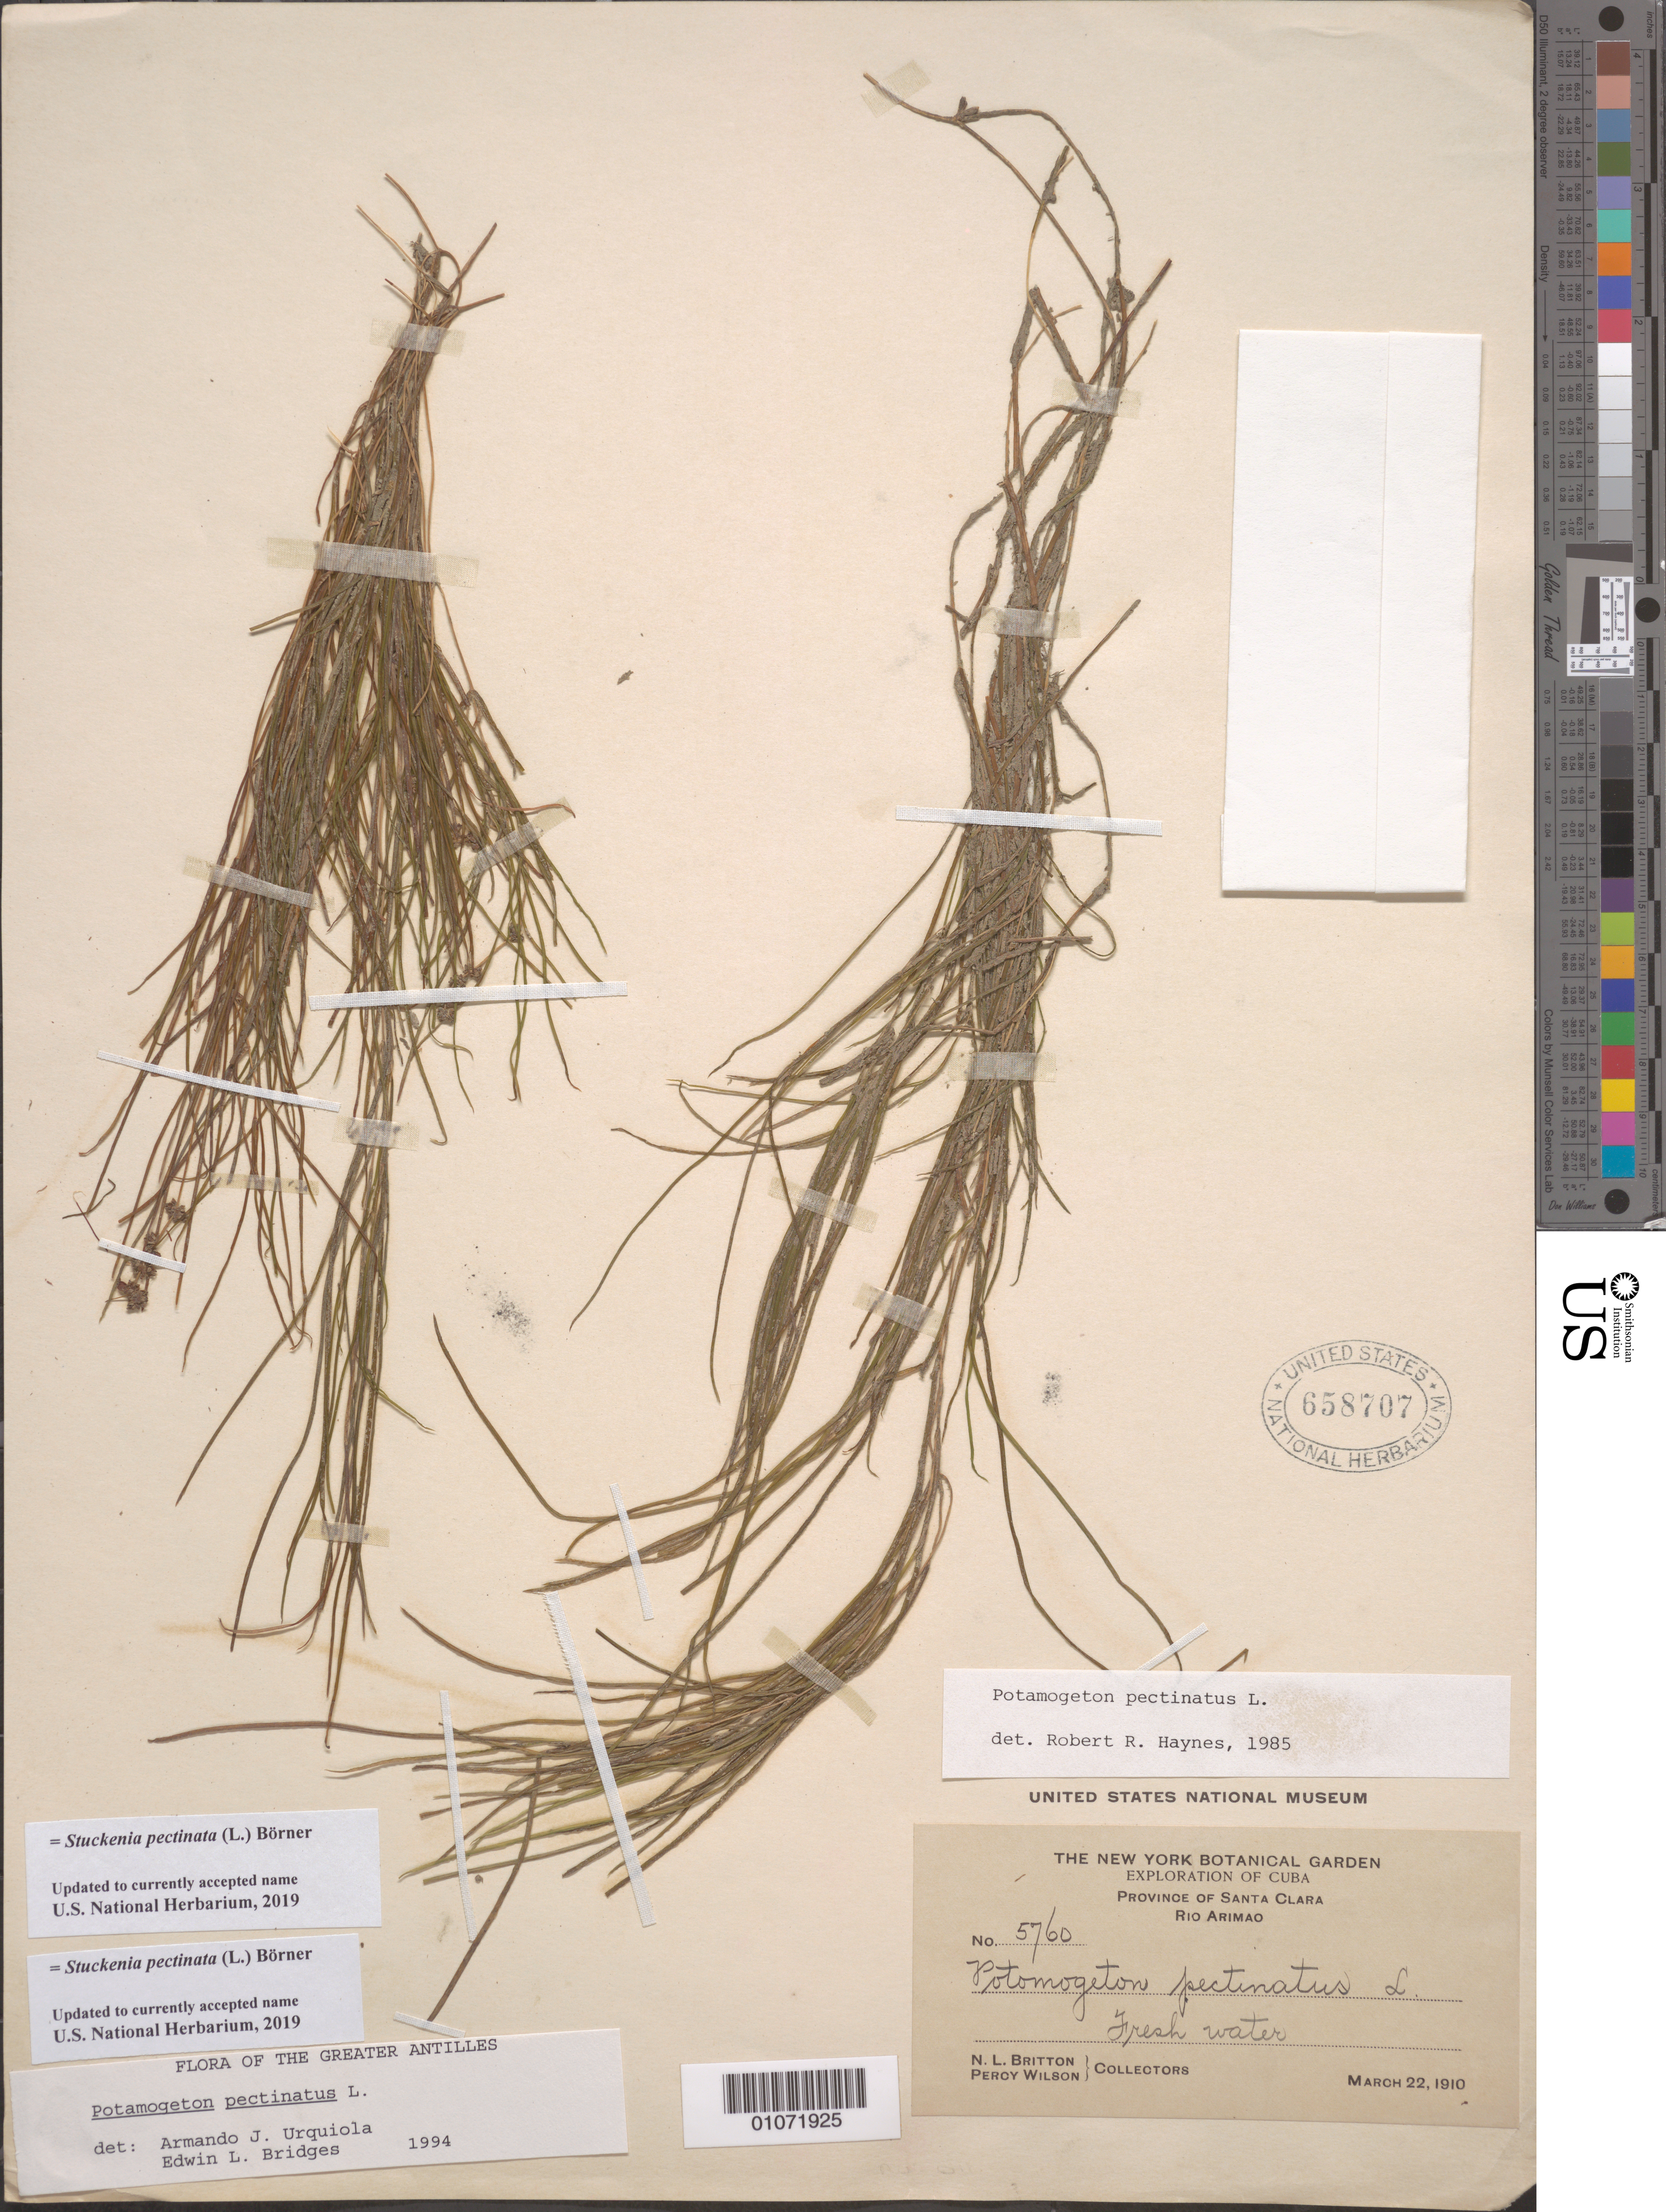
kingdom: Plantae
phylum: Tracheophyta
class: Liliopsida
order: Alismatales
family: Potamogetonaceae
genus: Stuckenia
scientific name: Stuckenia pectinata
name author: (L.) Börner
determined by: Strong, Mark T., (BOT), Smithsonian Institution - National Museum of Natural History (UNITED STATES)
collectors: N. Britton & P. Wilson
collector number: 5760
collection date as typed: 22 Mar 1910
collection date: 1910-03-22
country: Cuba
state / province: Las Villas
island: Cuba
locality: Provice of Santa Clara Rio Arimao Found in fresh water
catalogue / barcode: US 658707